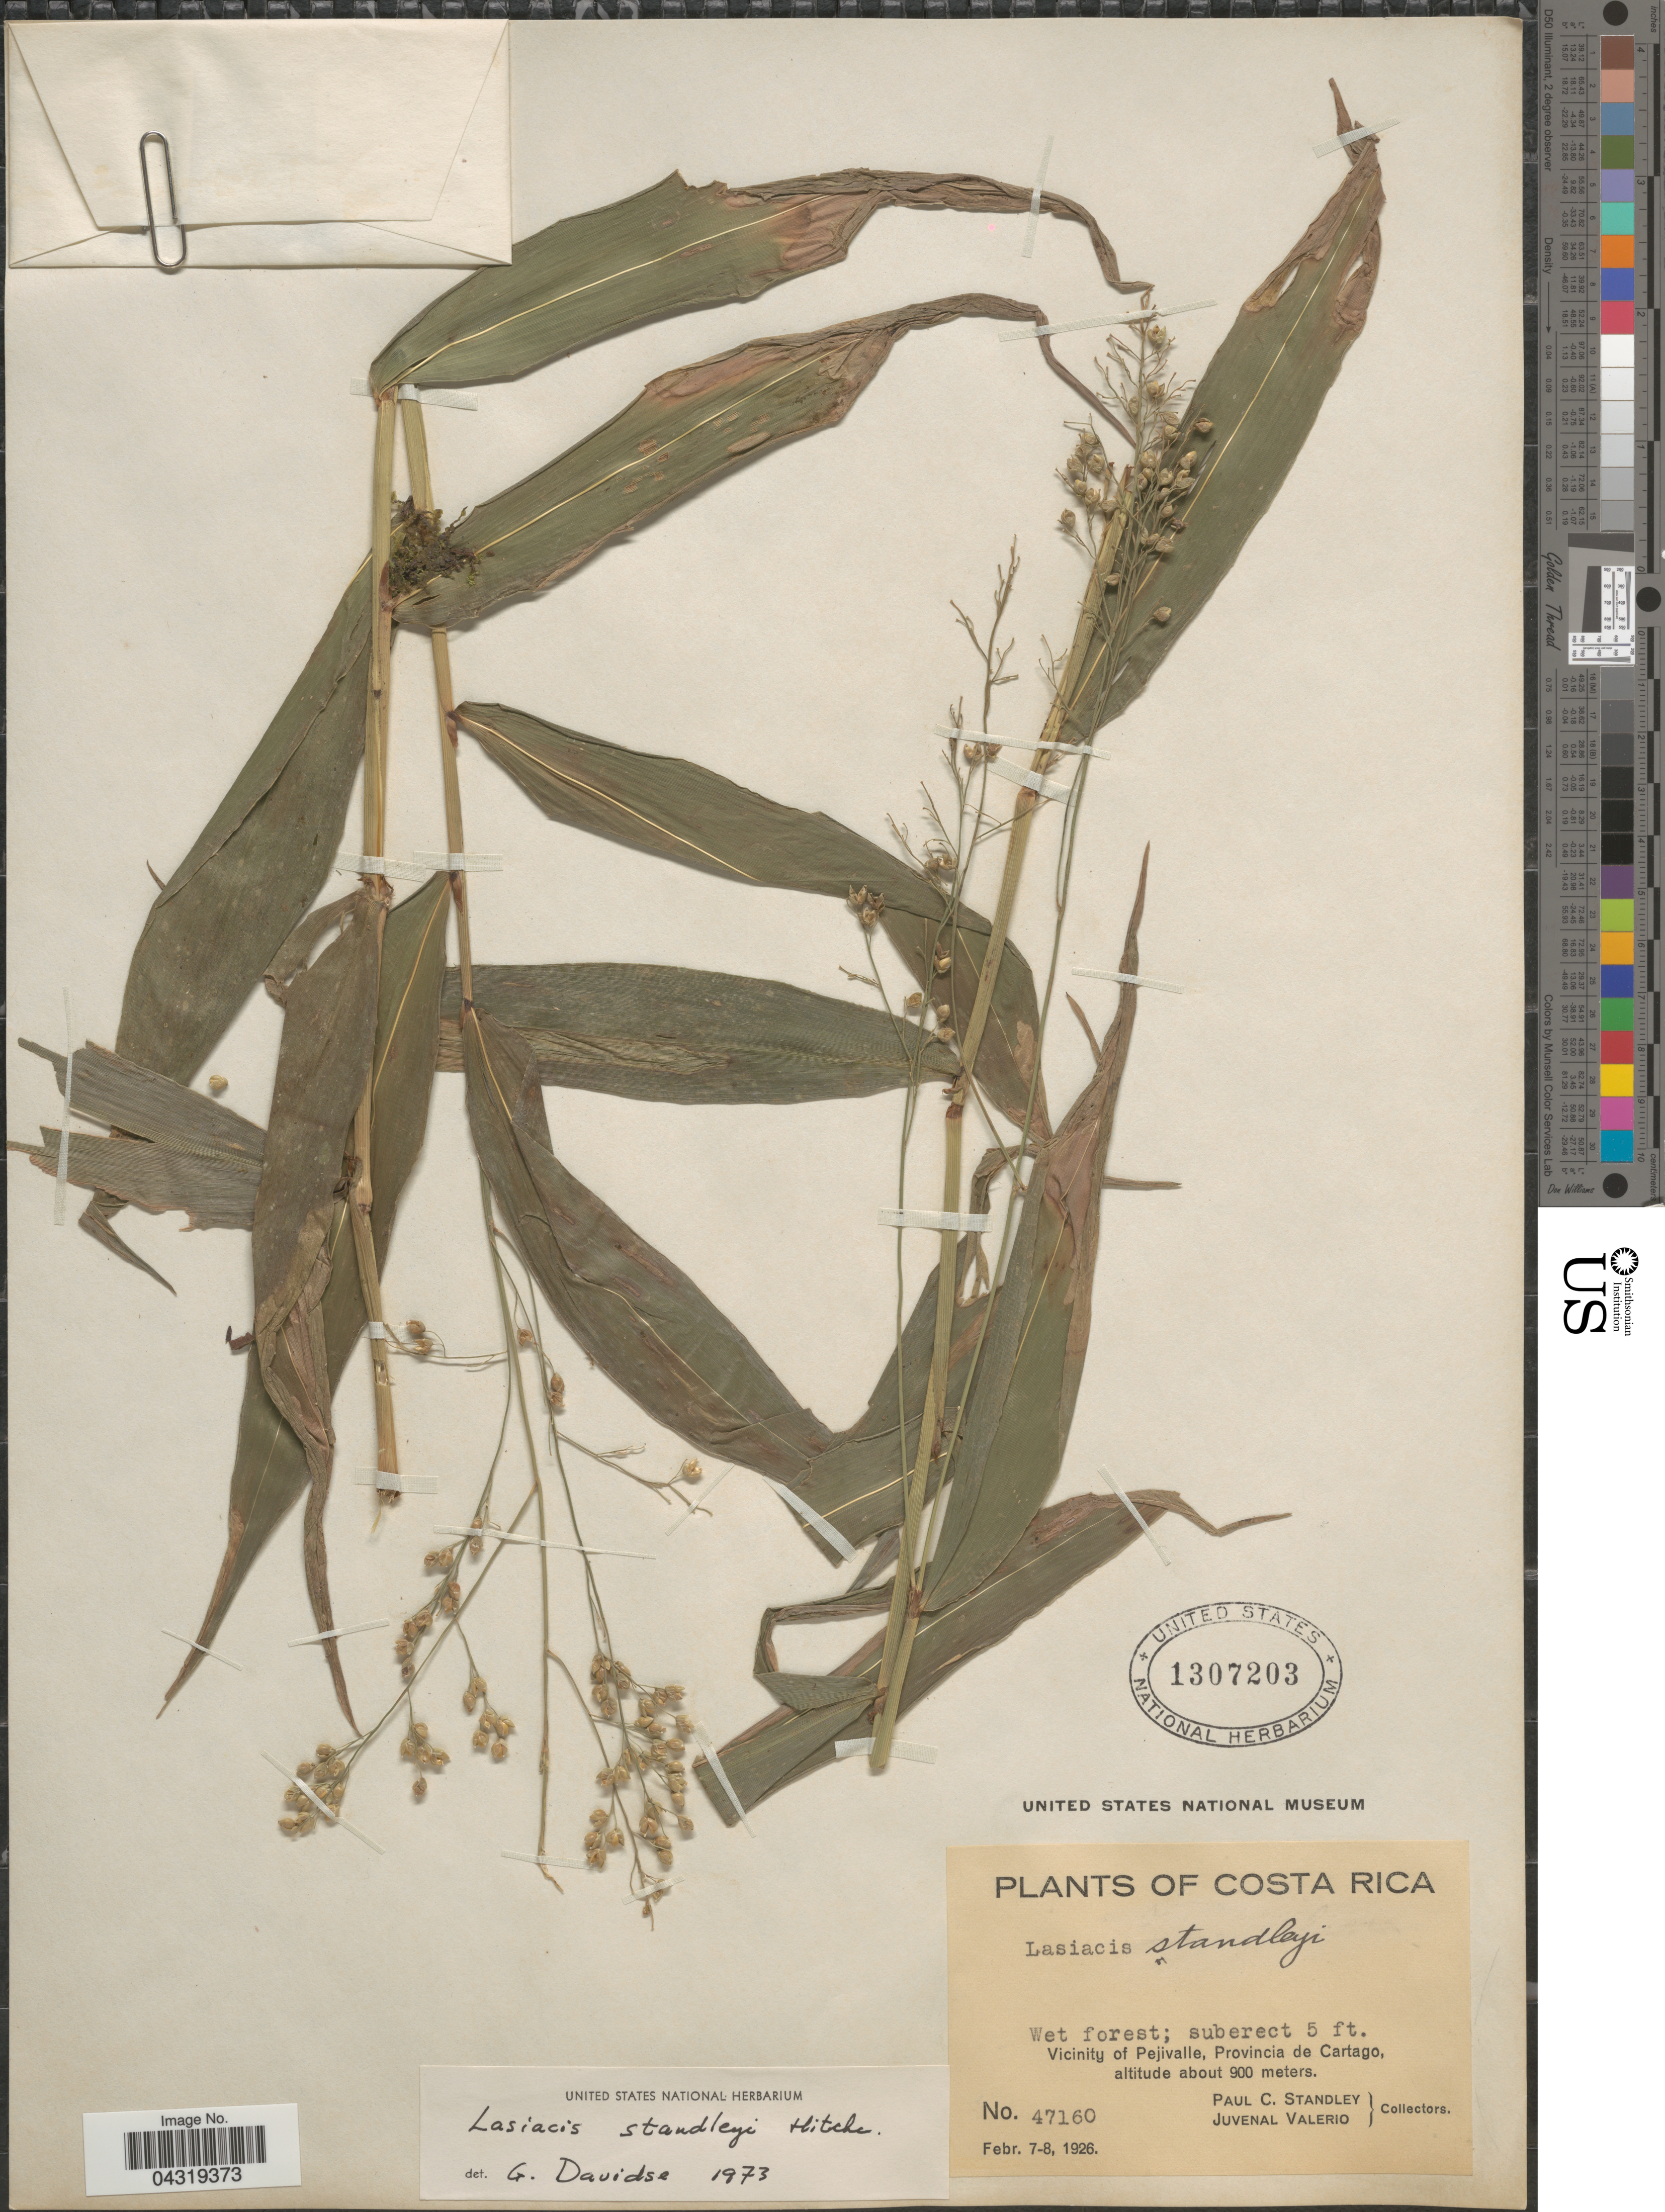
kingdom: Plantae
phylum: Tracheophyta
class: Liliopsida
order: Poales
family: Poaceae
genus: Lasiacis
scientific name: Lasiacis standleyi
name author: Hitchc.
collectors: P. C. Standley & J. Valerio R.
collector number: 47160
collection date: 1926-02-07/1926-02-08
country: Costa Rica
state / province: Cartago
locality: Vicinity of Pejivalle, Provincia de Cartago.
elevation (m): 900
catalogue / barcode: US 1307203